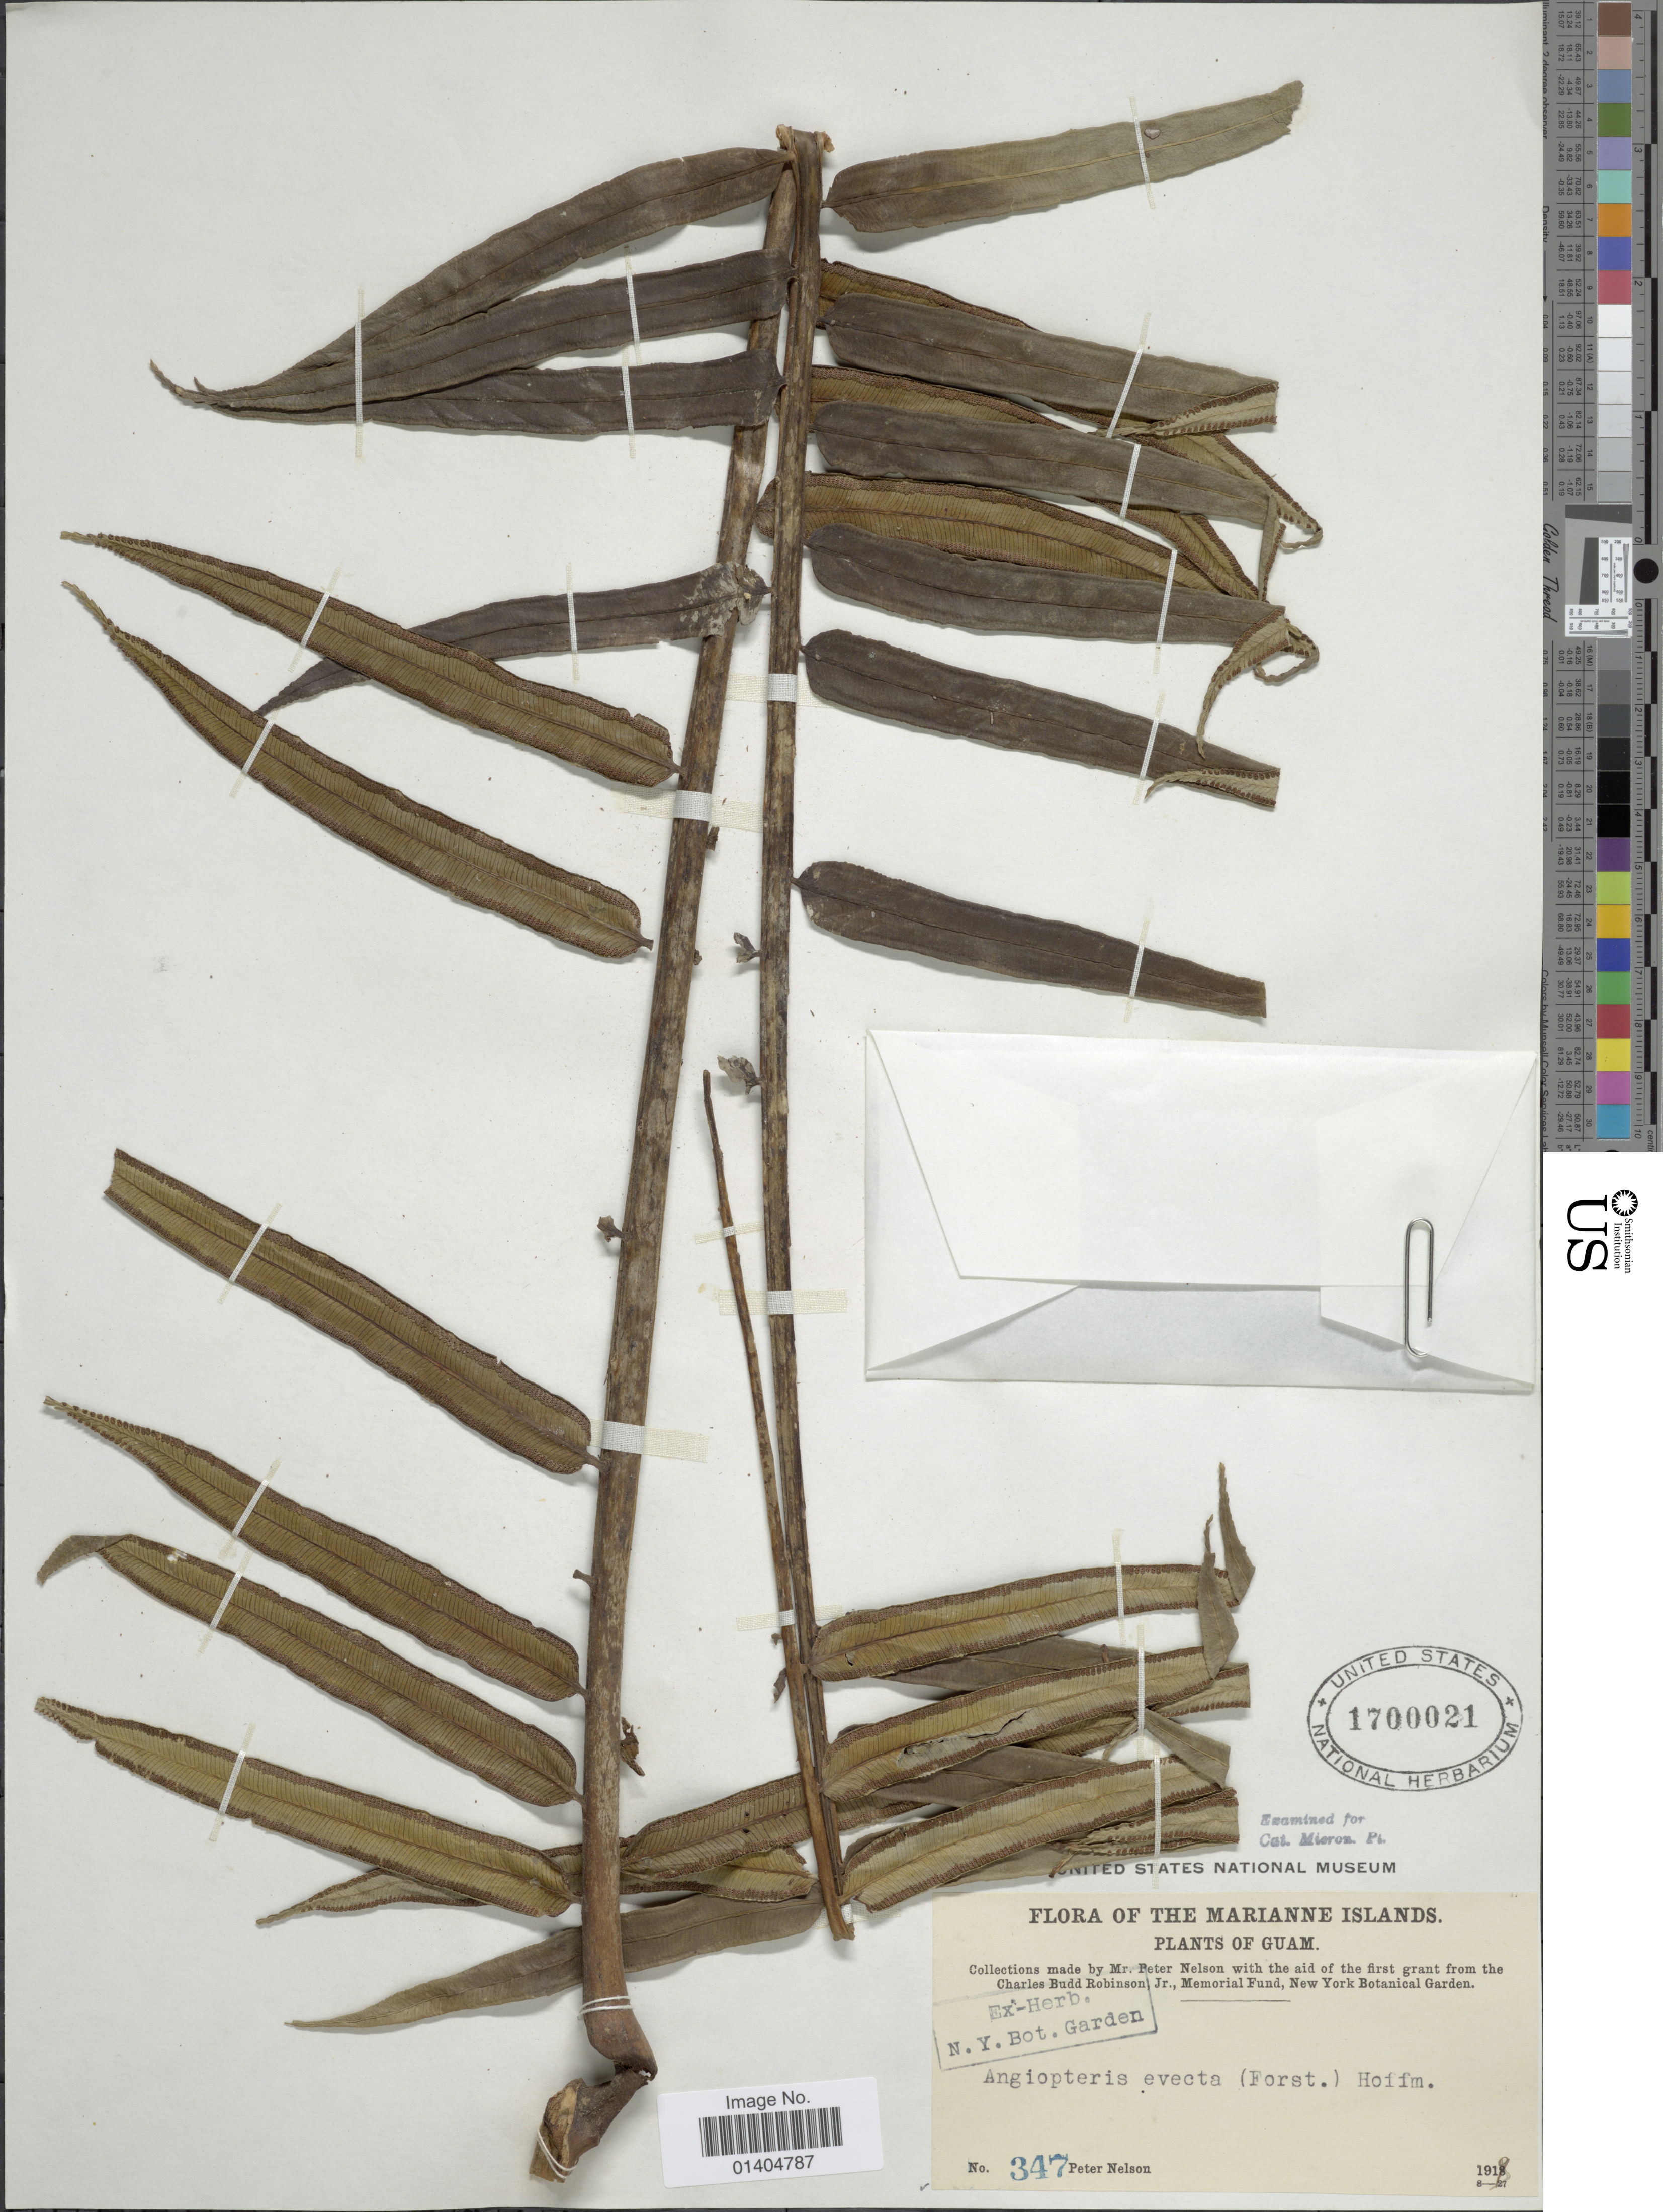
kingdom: Plantae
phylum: Tracheophyta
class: Polypodiopsida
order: Marattiales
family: Marattiaceae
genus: Angiopteris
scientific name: Angiopteris evecta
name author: (G. Forst.) Hoffm.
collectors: P. Nelson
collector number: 347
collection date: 1918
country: Guam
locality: The Marianas Islands Guam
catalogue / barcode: US 1700021